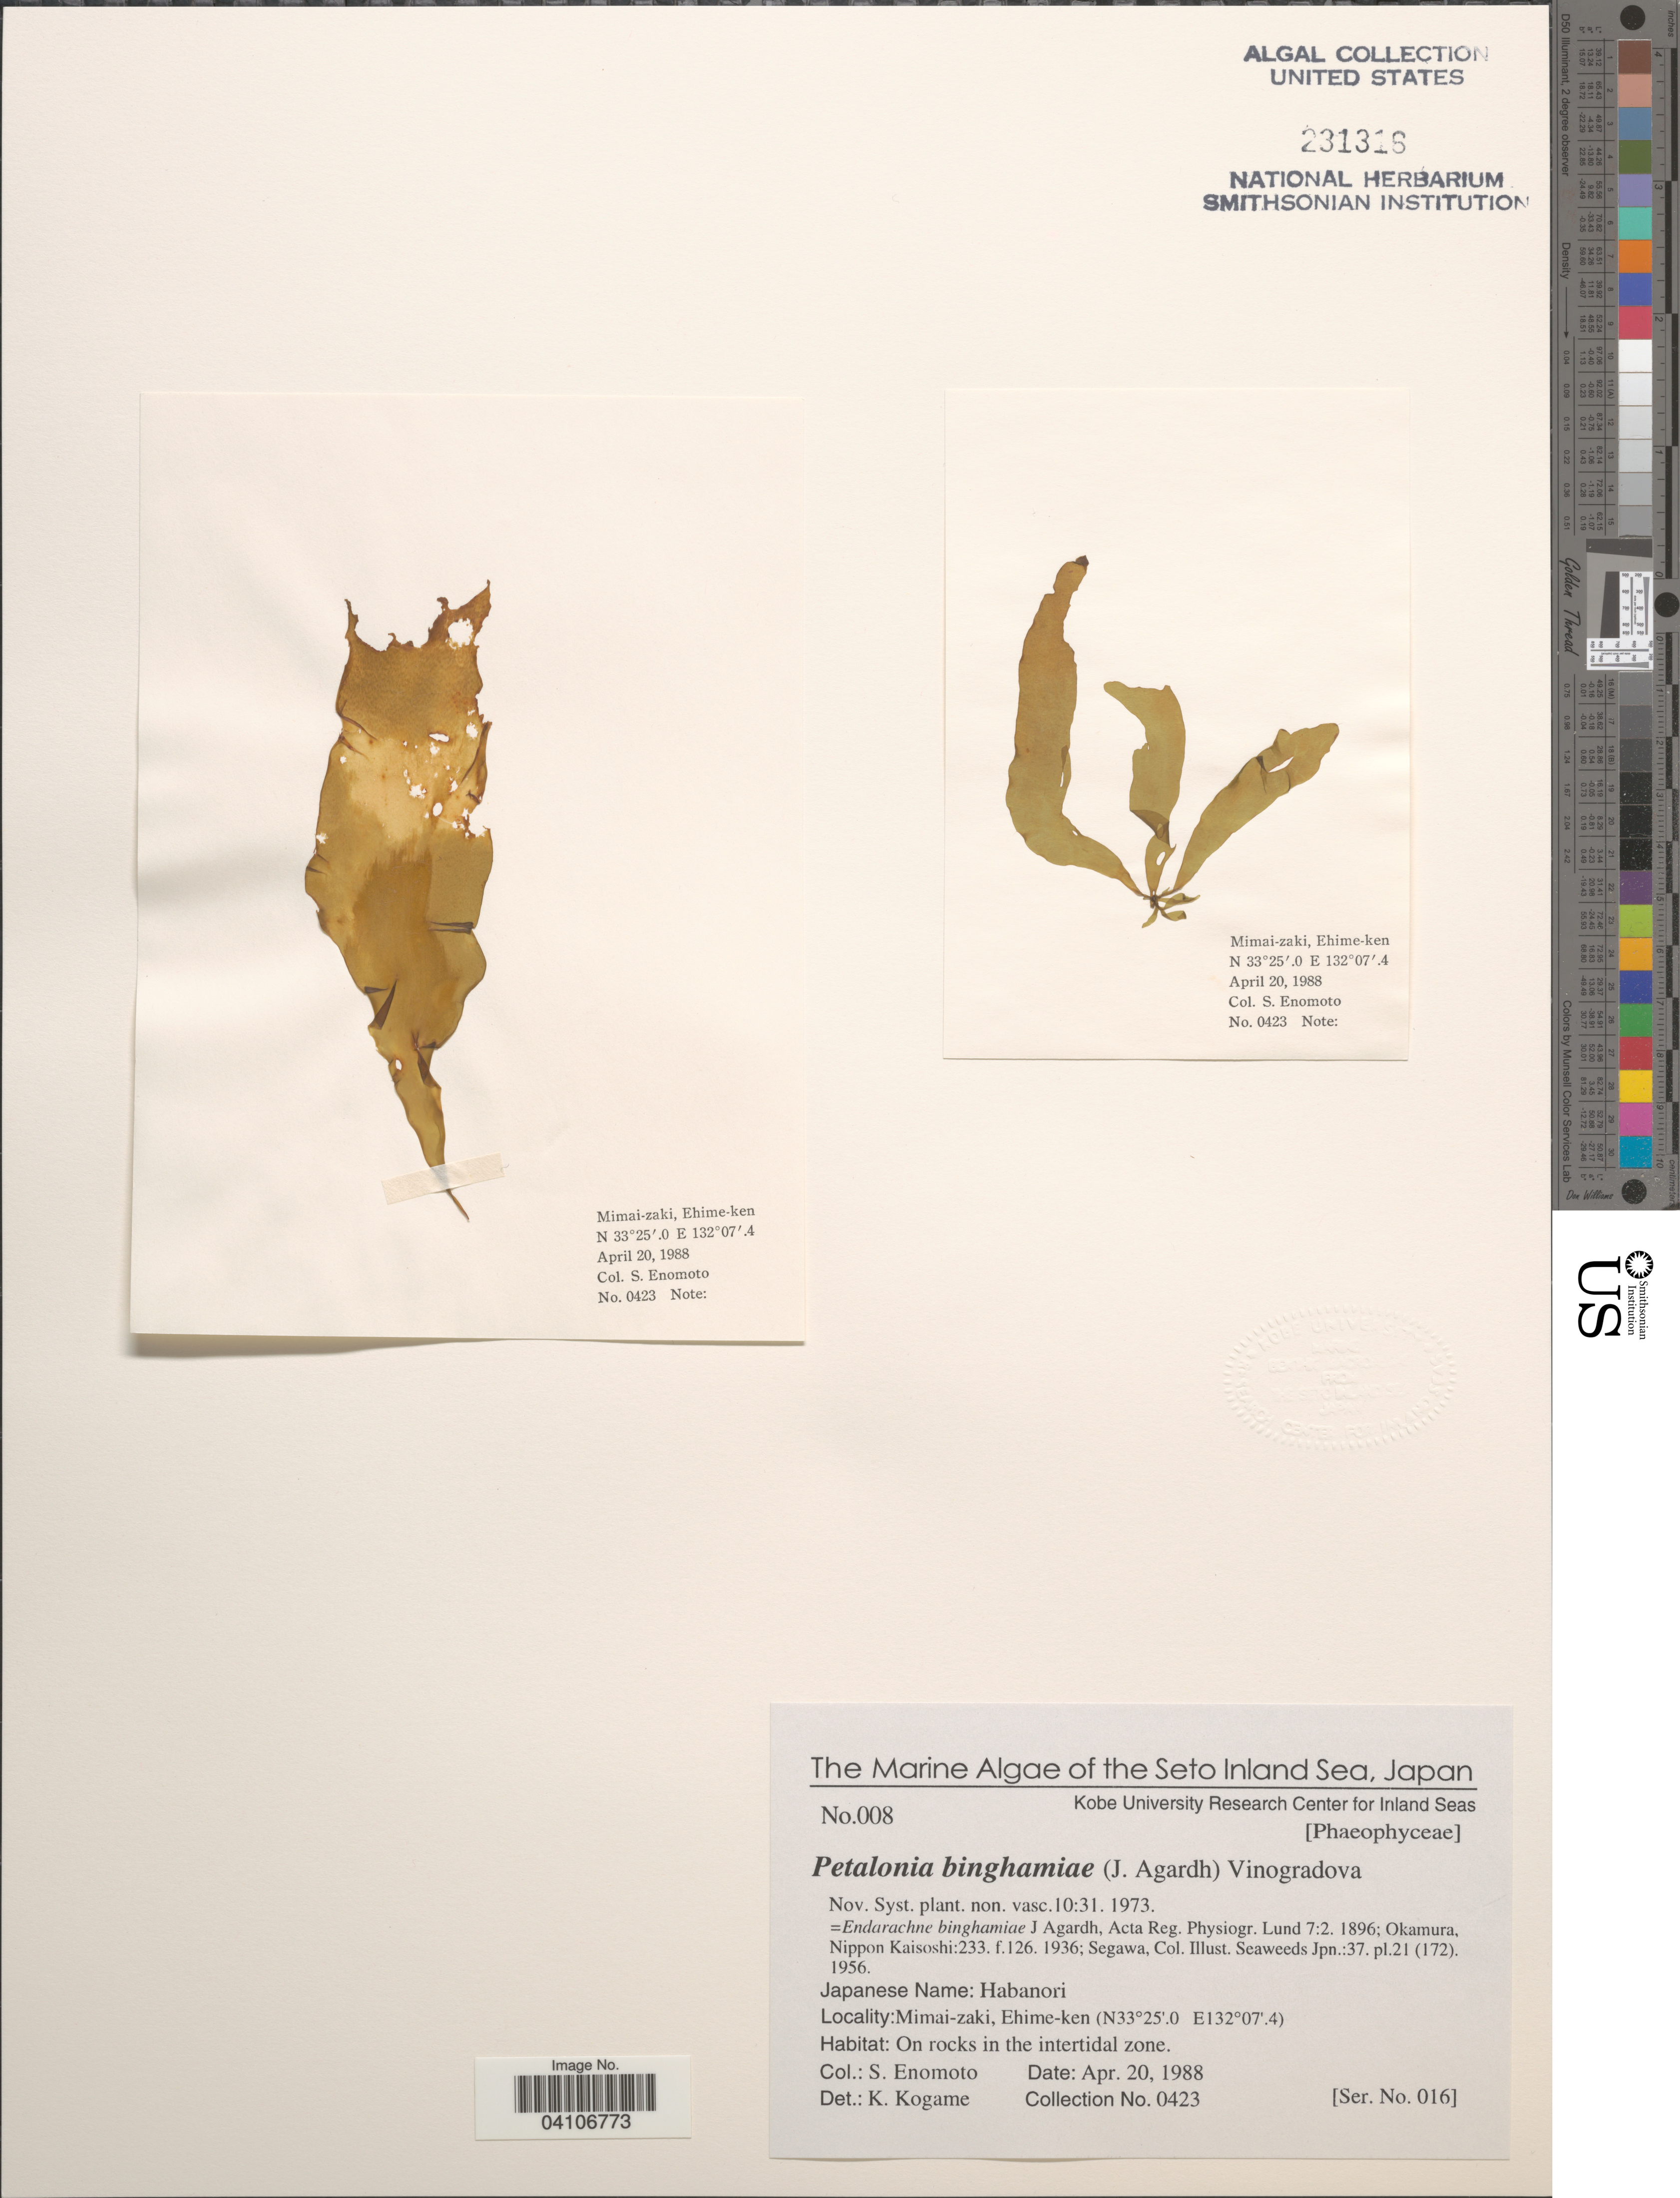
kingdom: Chromista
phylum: Ochrophyta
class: Phaeophyceae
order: Scytosiphonales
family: Scytosiphonaceae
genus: Petalonia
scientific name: Petalonia binghamiae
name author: (J. Agardh) K.L.Vinogr.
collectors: S. Enomoto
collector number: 0423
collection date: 1988-04-20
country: Japan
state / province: Ehime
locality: The Seto Inland Sea. Mimai-zaki, Ehime-ken. On rocks in the intertidal zone.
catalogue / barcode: US 231316